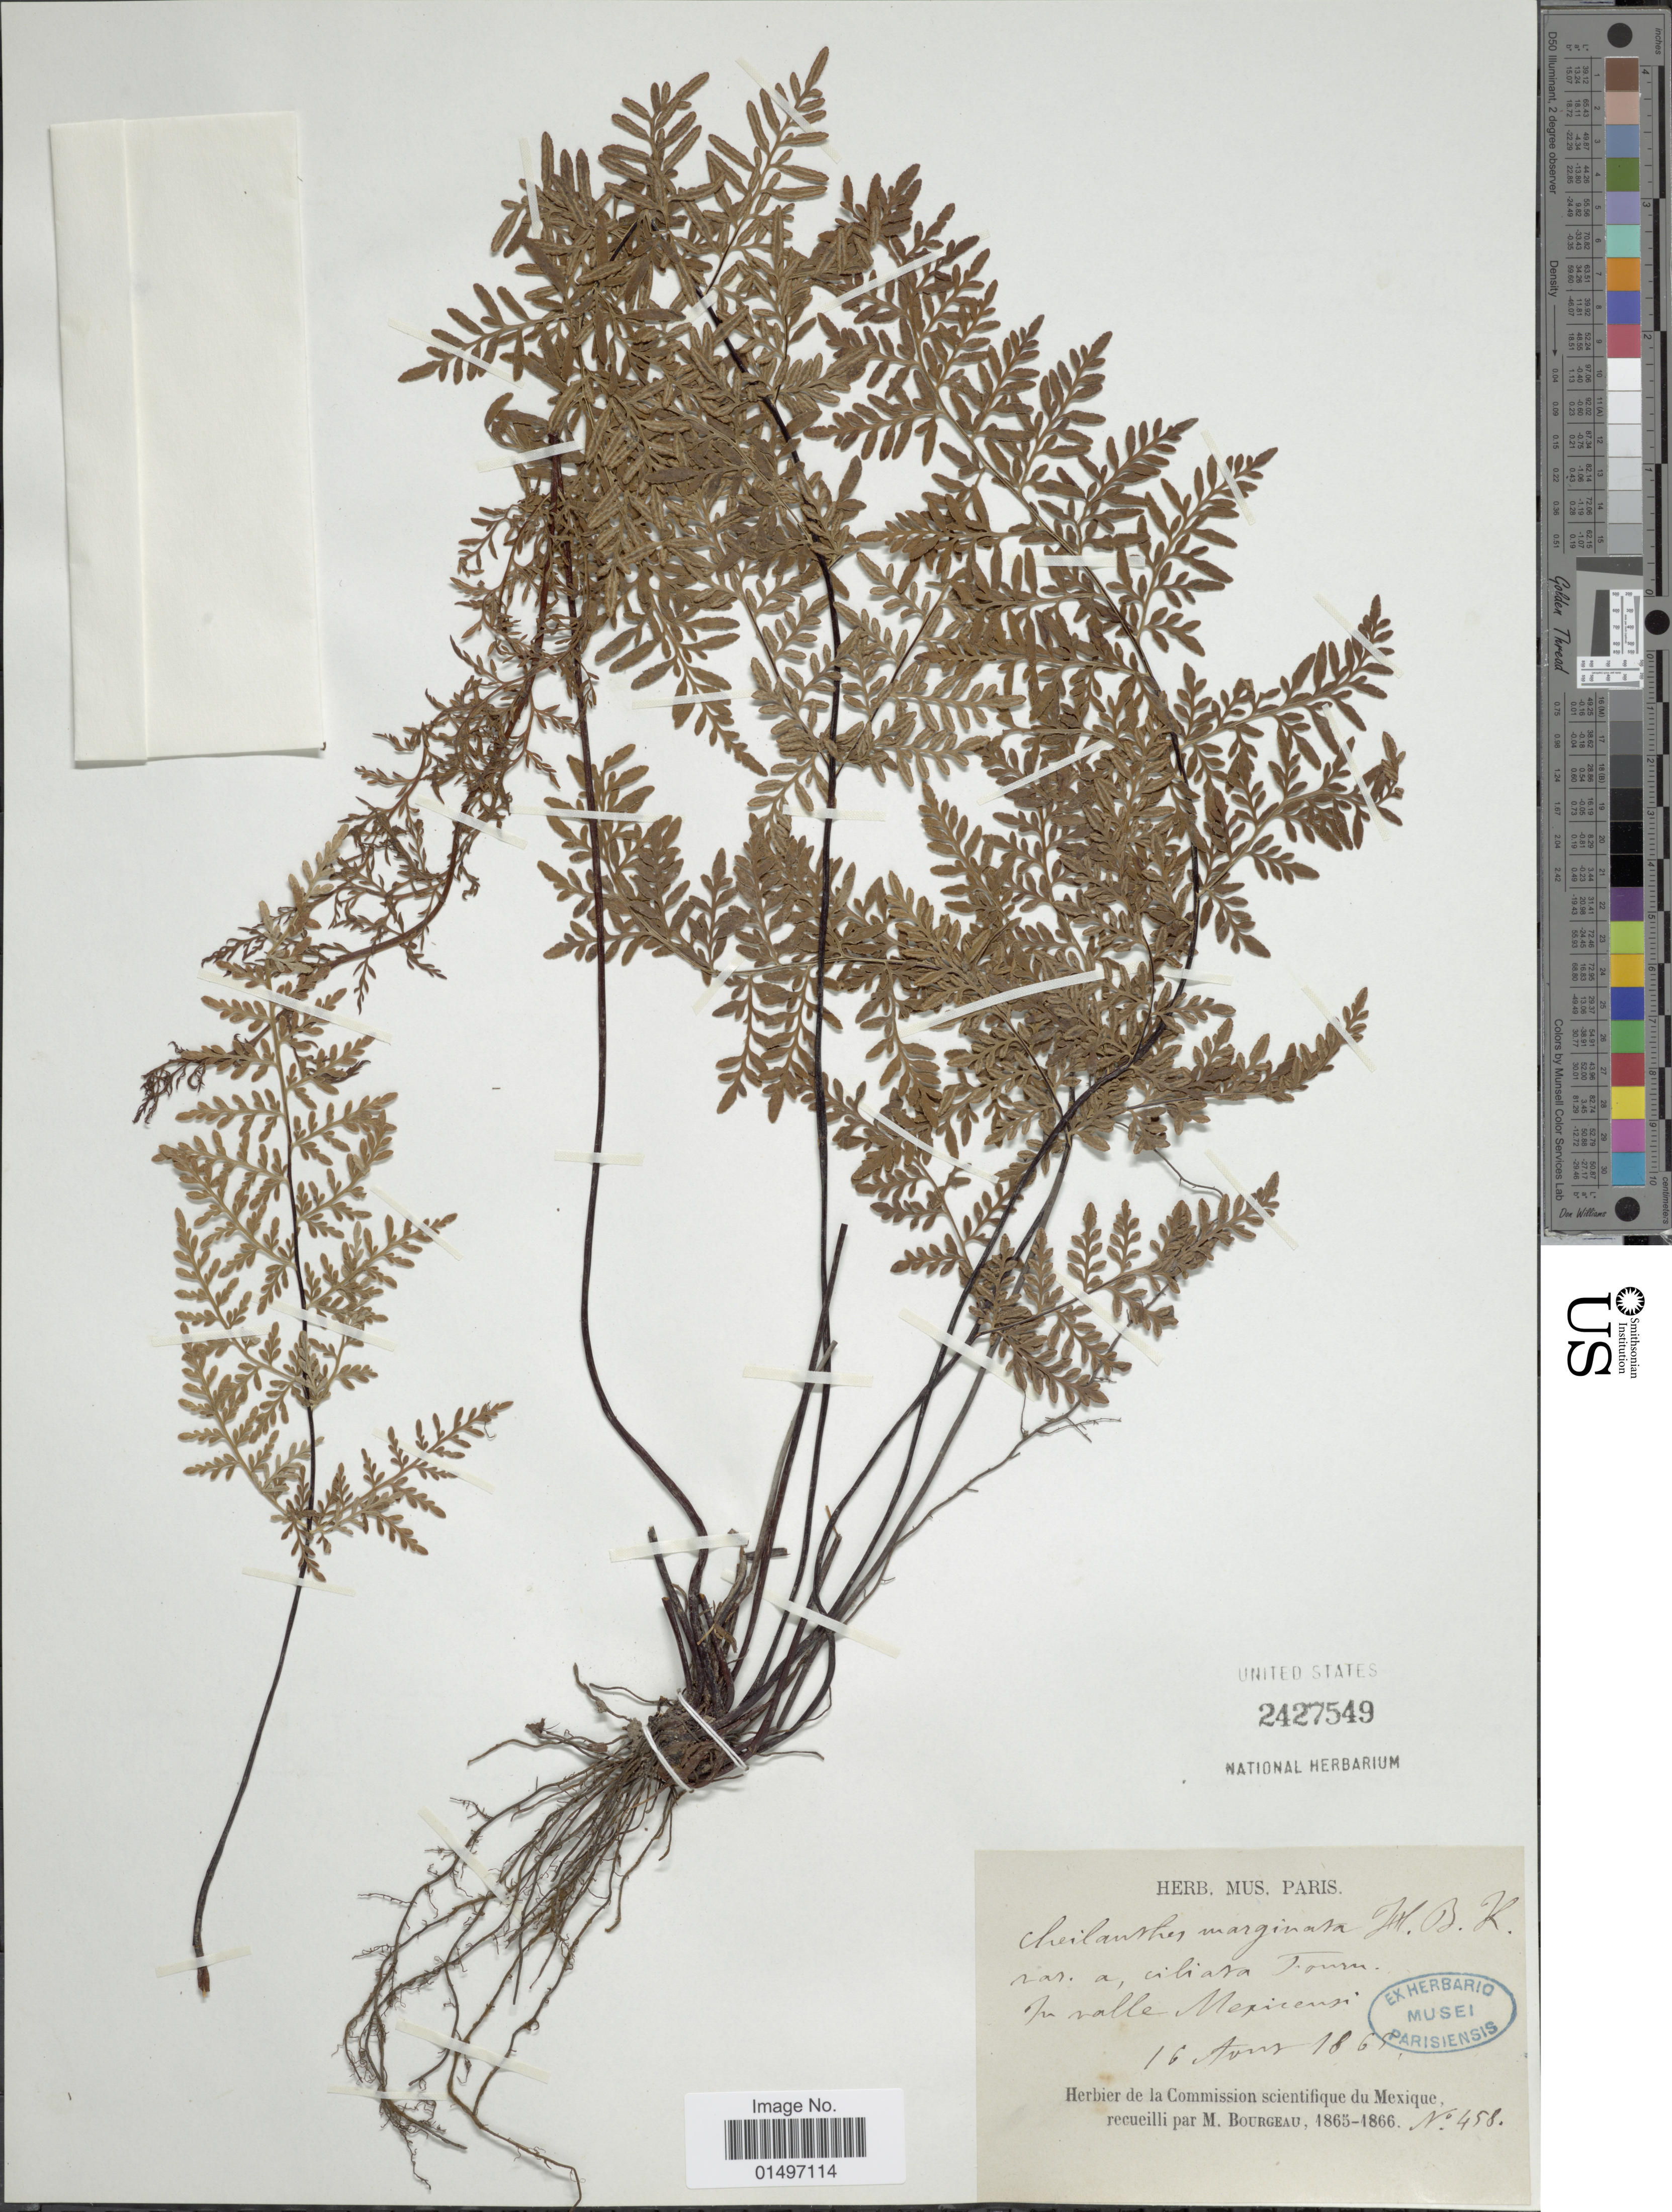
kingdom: Plantae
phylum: Tracheophyta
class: Polypodiopsida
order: Polypodiales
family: Pteridaceae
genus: Gaga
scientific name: Gaga hirsuta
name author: (Link) Fay W. Li & Windham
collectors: M. Bourgeau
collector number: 458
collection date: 1865-08-16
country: Mexico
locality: In Valle Mexicensi [Valley of Mexico]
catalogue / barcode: US 2427549